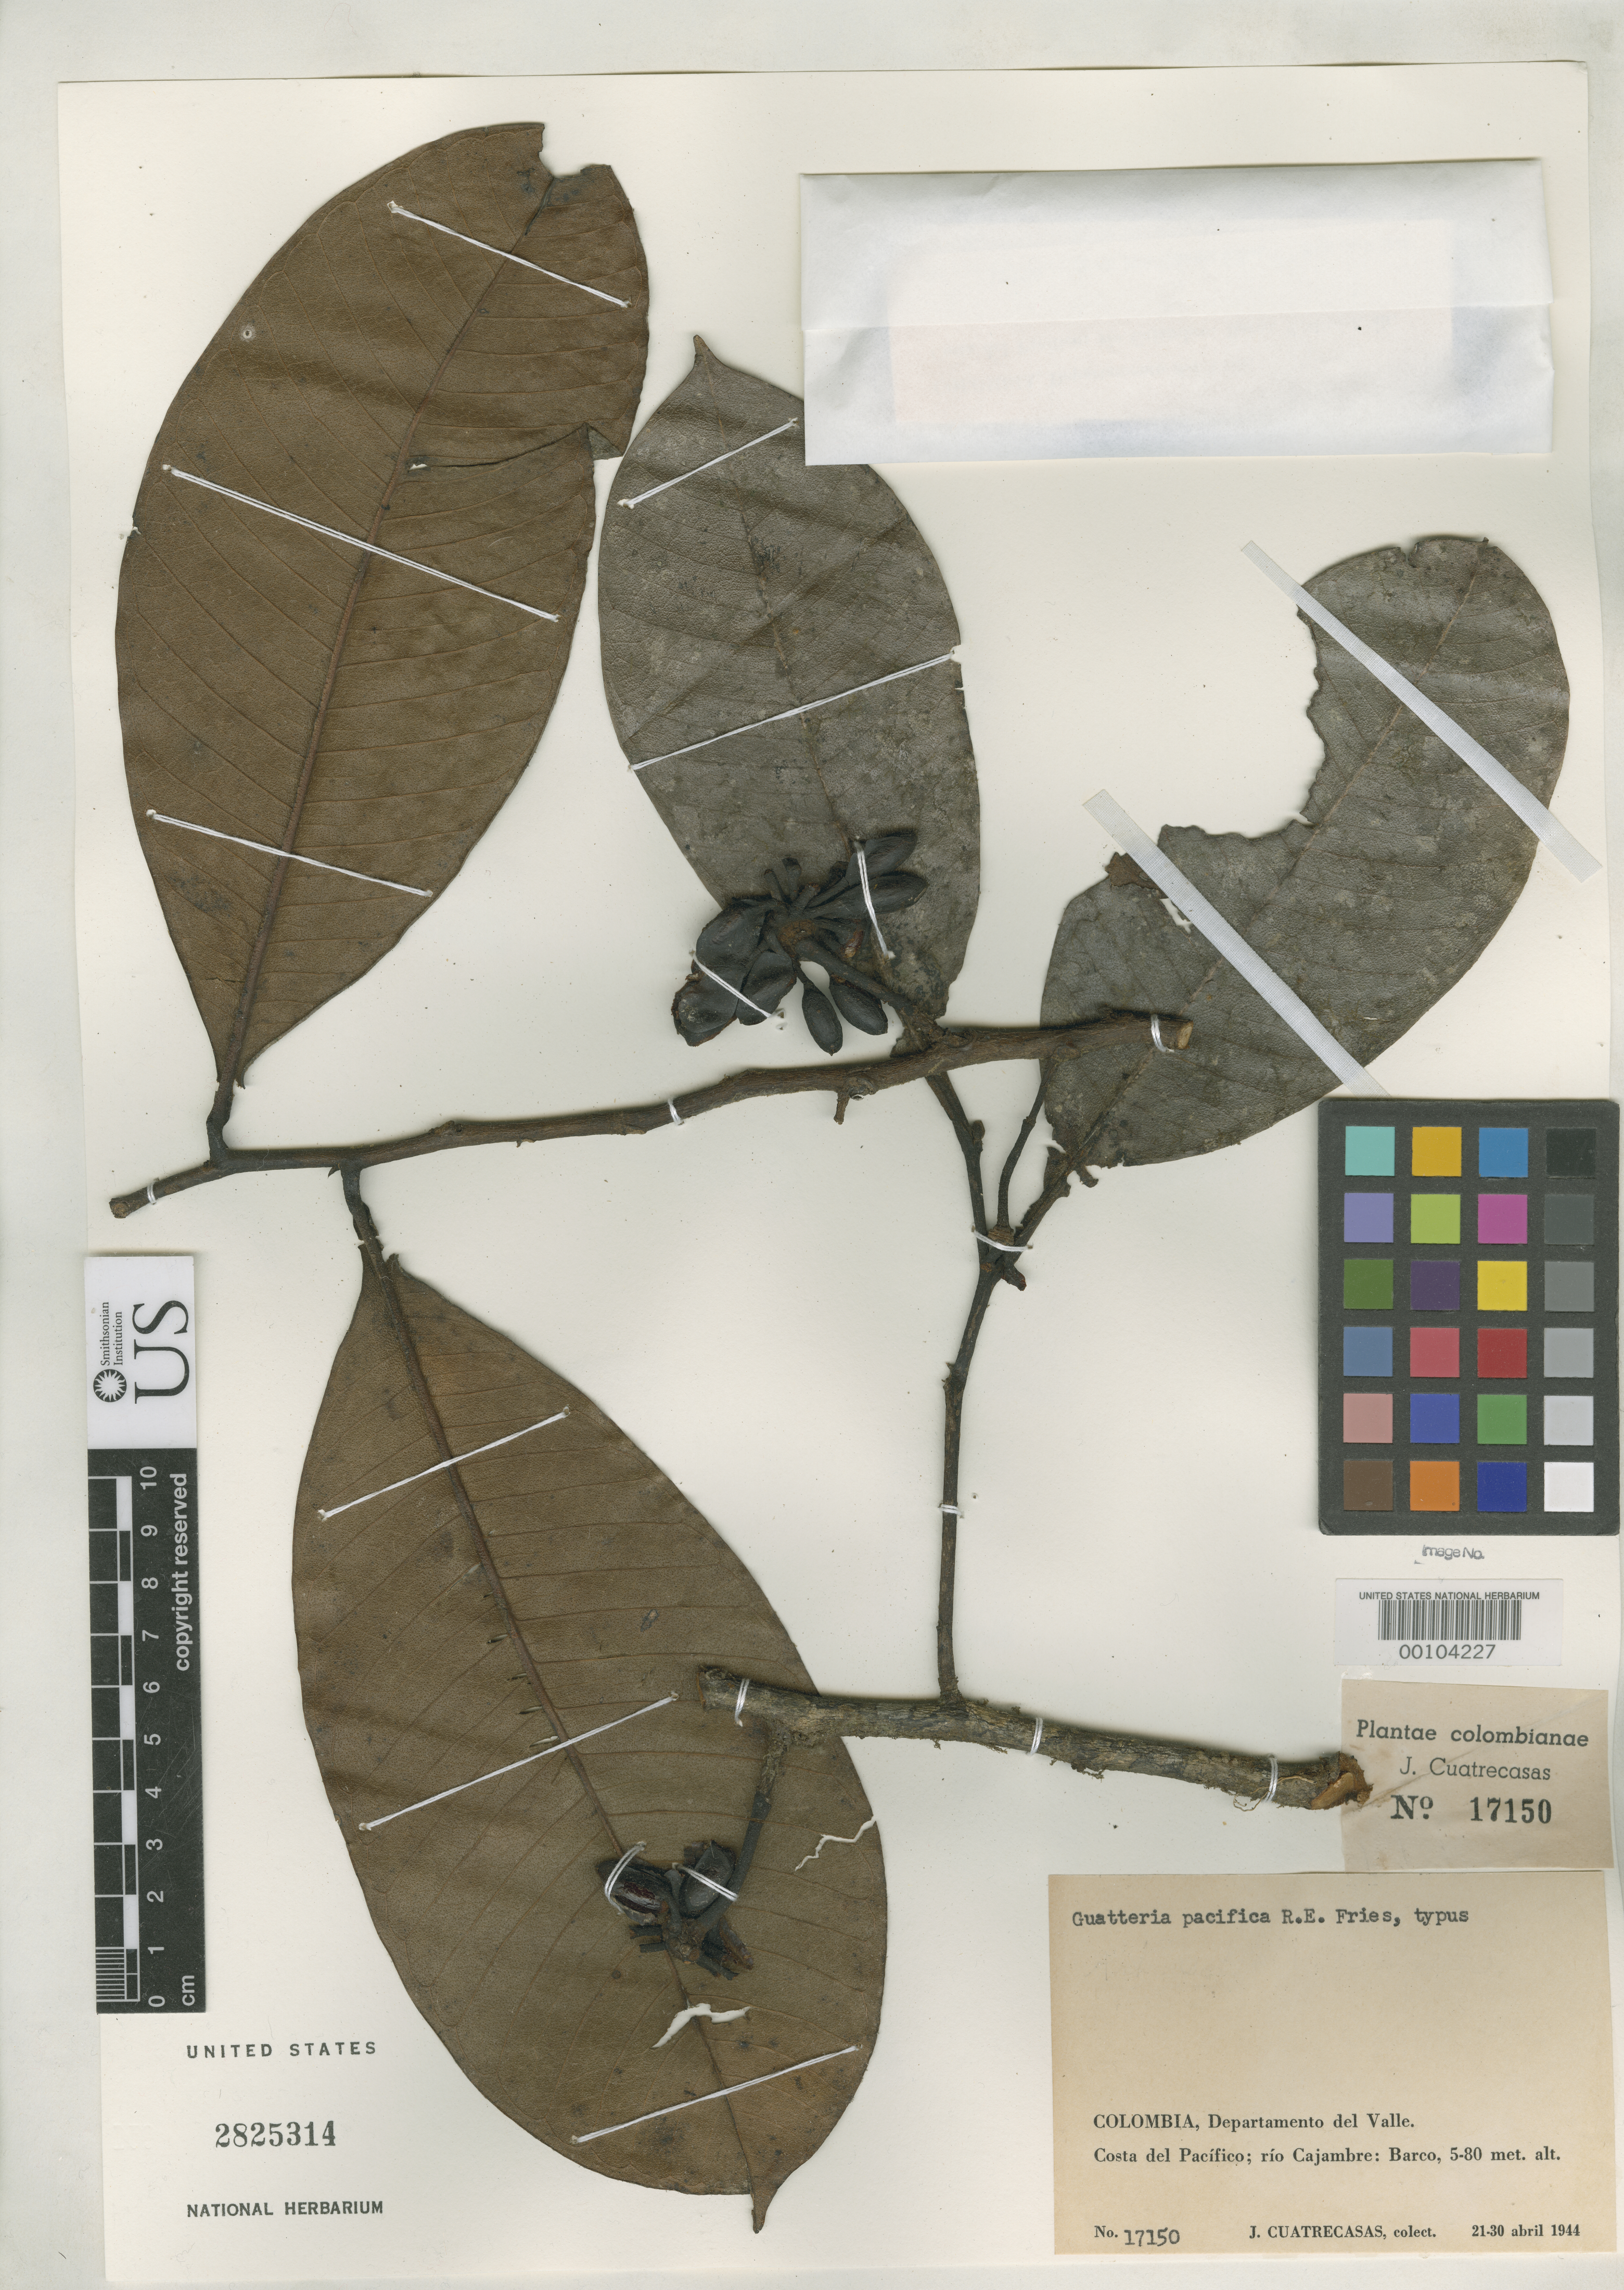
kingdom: Plantae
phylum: Tracheophyta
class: Magnoliopsida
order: Magnoliales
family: Annonaceae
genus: Guatteria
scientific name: Guatteria pacifica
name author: R.E. Fr.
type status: Isotype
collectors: J. Cuatrecasas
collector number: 17150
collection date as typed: Apr 1944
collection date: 1944-04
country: Colombia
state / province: Valle del Cauca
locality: Pacific Coast, Rio Cajambre, Barco.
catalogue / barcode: US 2825314